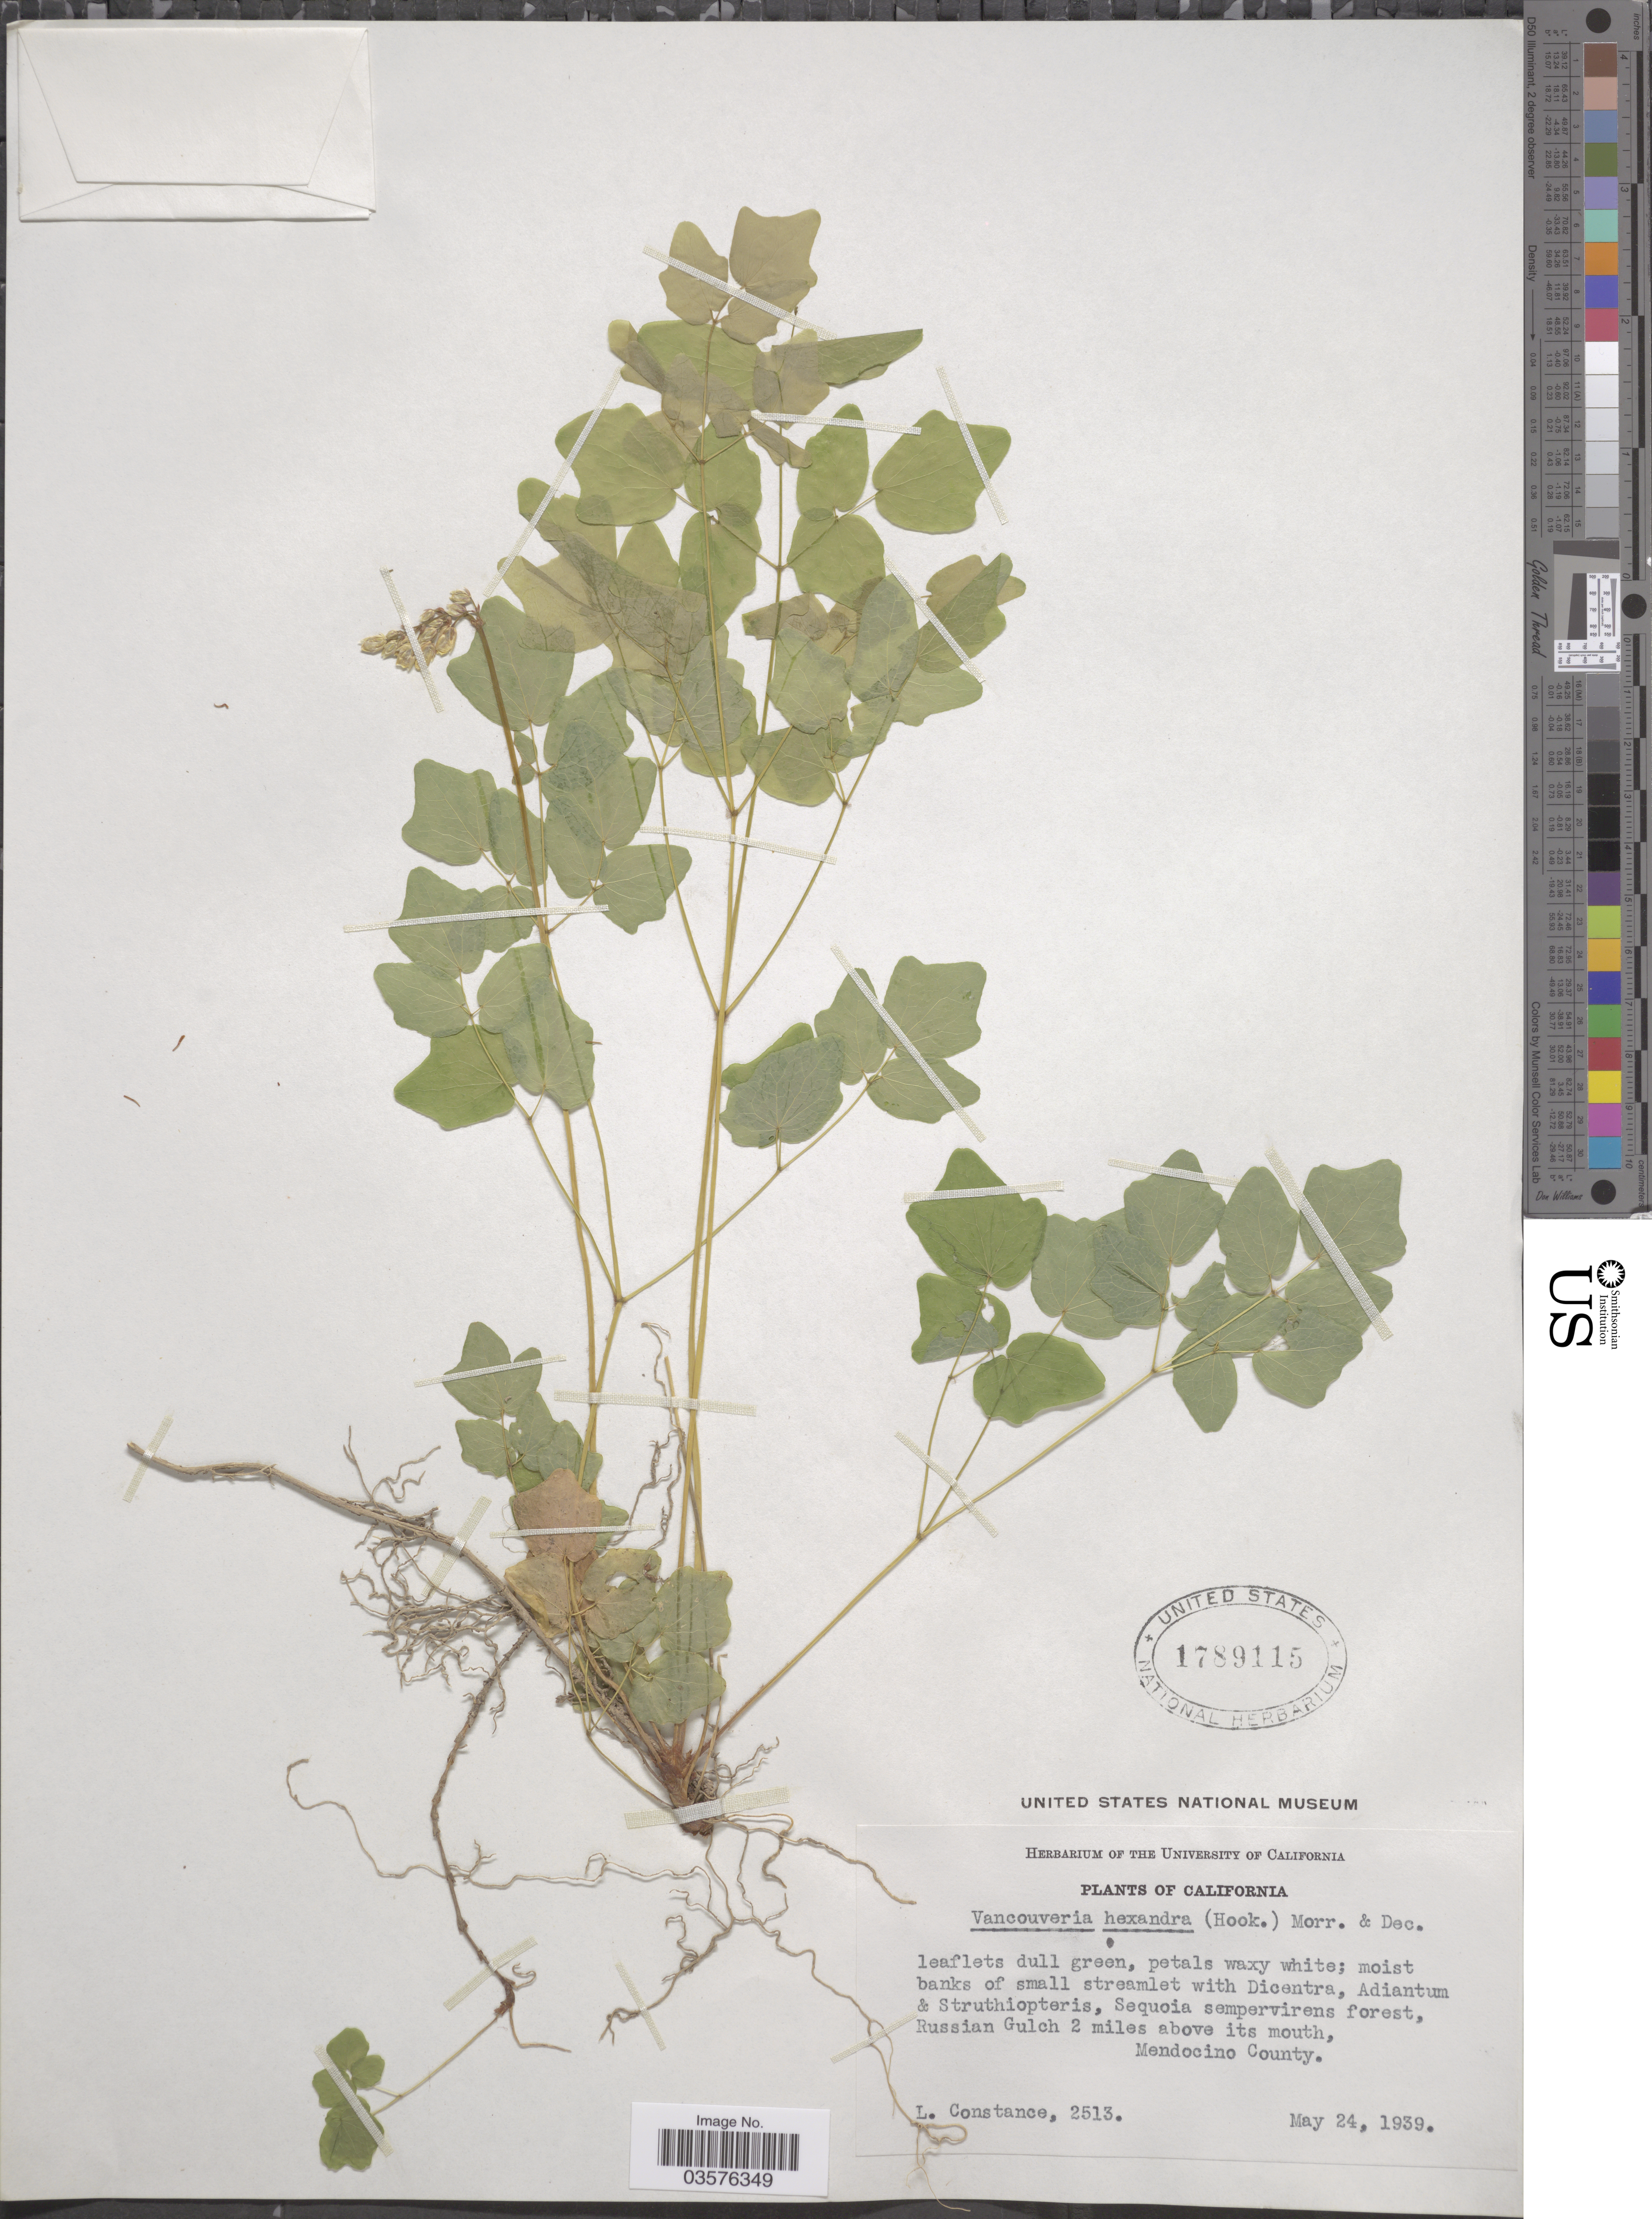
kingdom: Plantae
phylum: Tracheophyta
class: Magnoliopsida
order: Ranunculales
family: Berberidaceae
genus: Vancouveria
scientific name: Vancouveria hexandra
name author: (Hook.) C. Morren & Decne.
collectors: L. Constance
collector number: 2513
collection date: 1939-05-24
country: United States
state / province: California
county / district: Mendocino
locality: Russian Gulch 2 miles above its mouth, Mendocino County.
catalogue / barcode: US 1789115